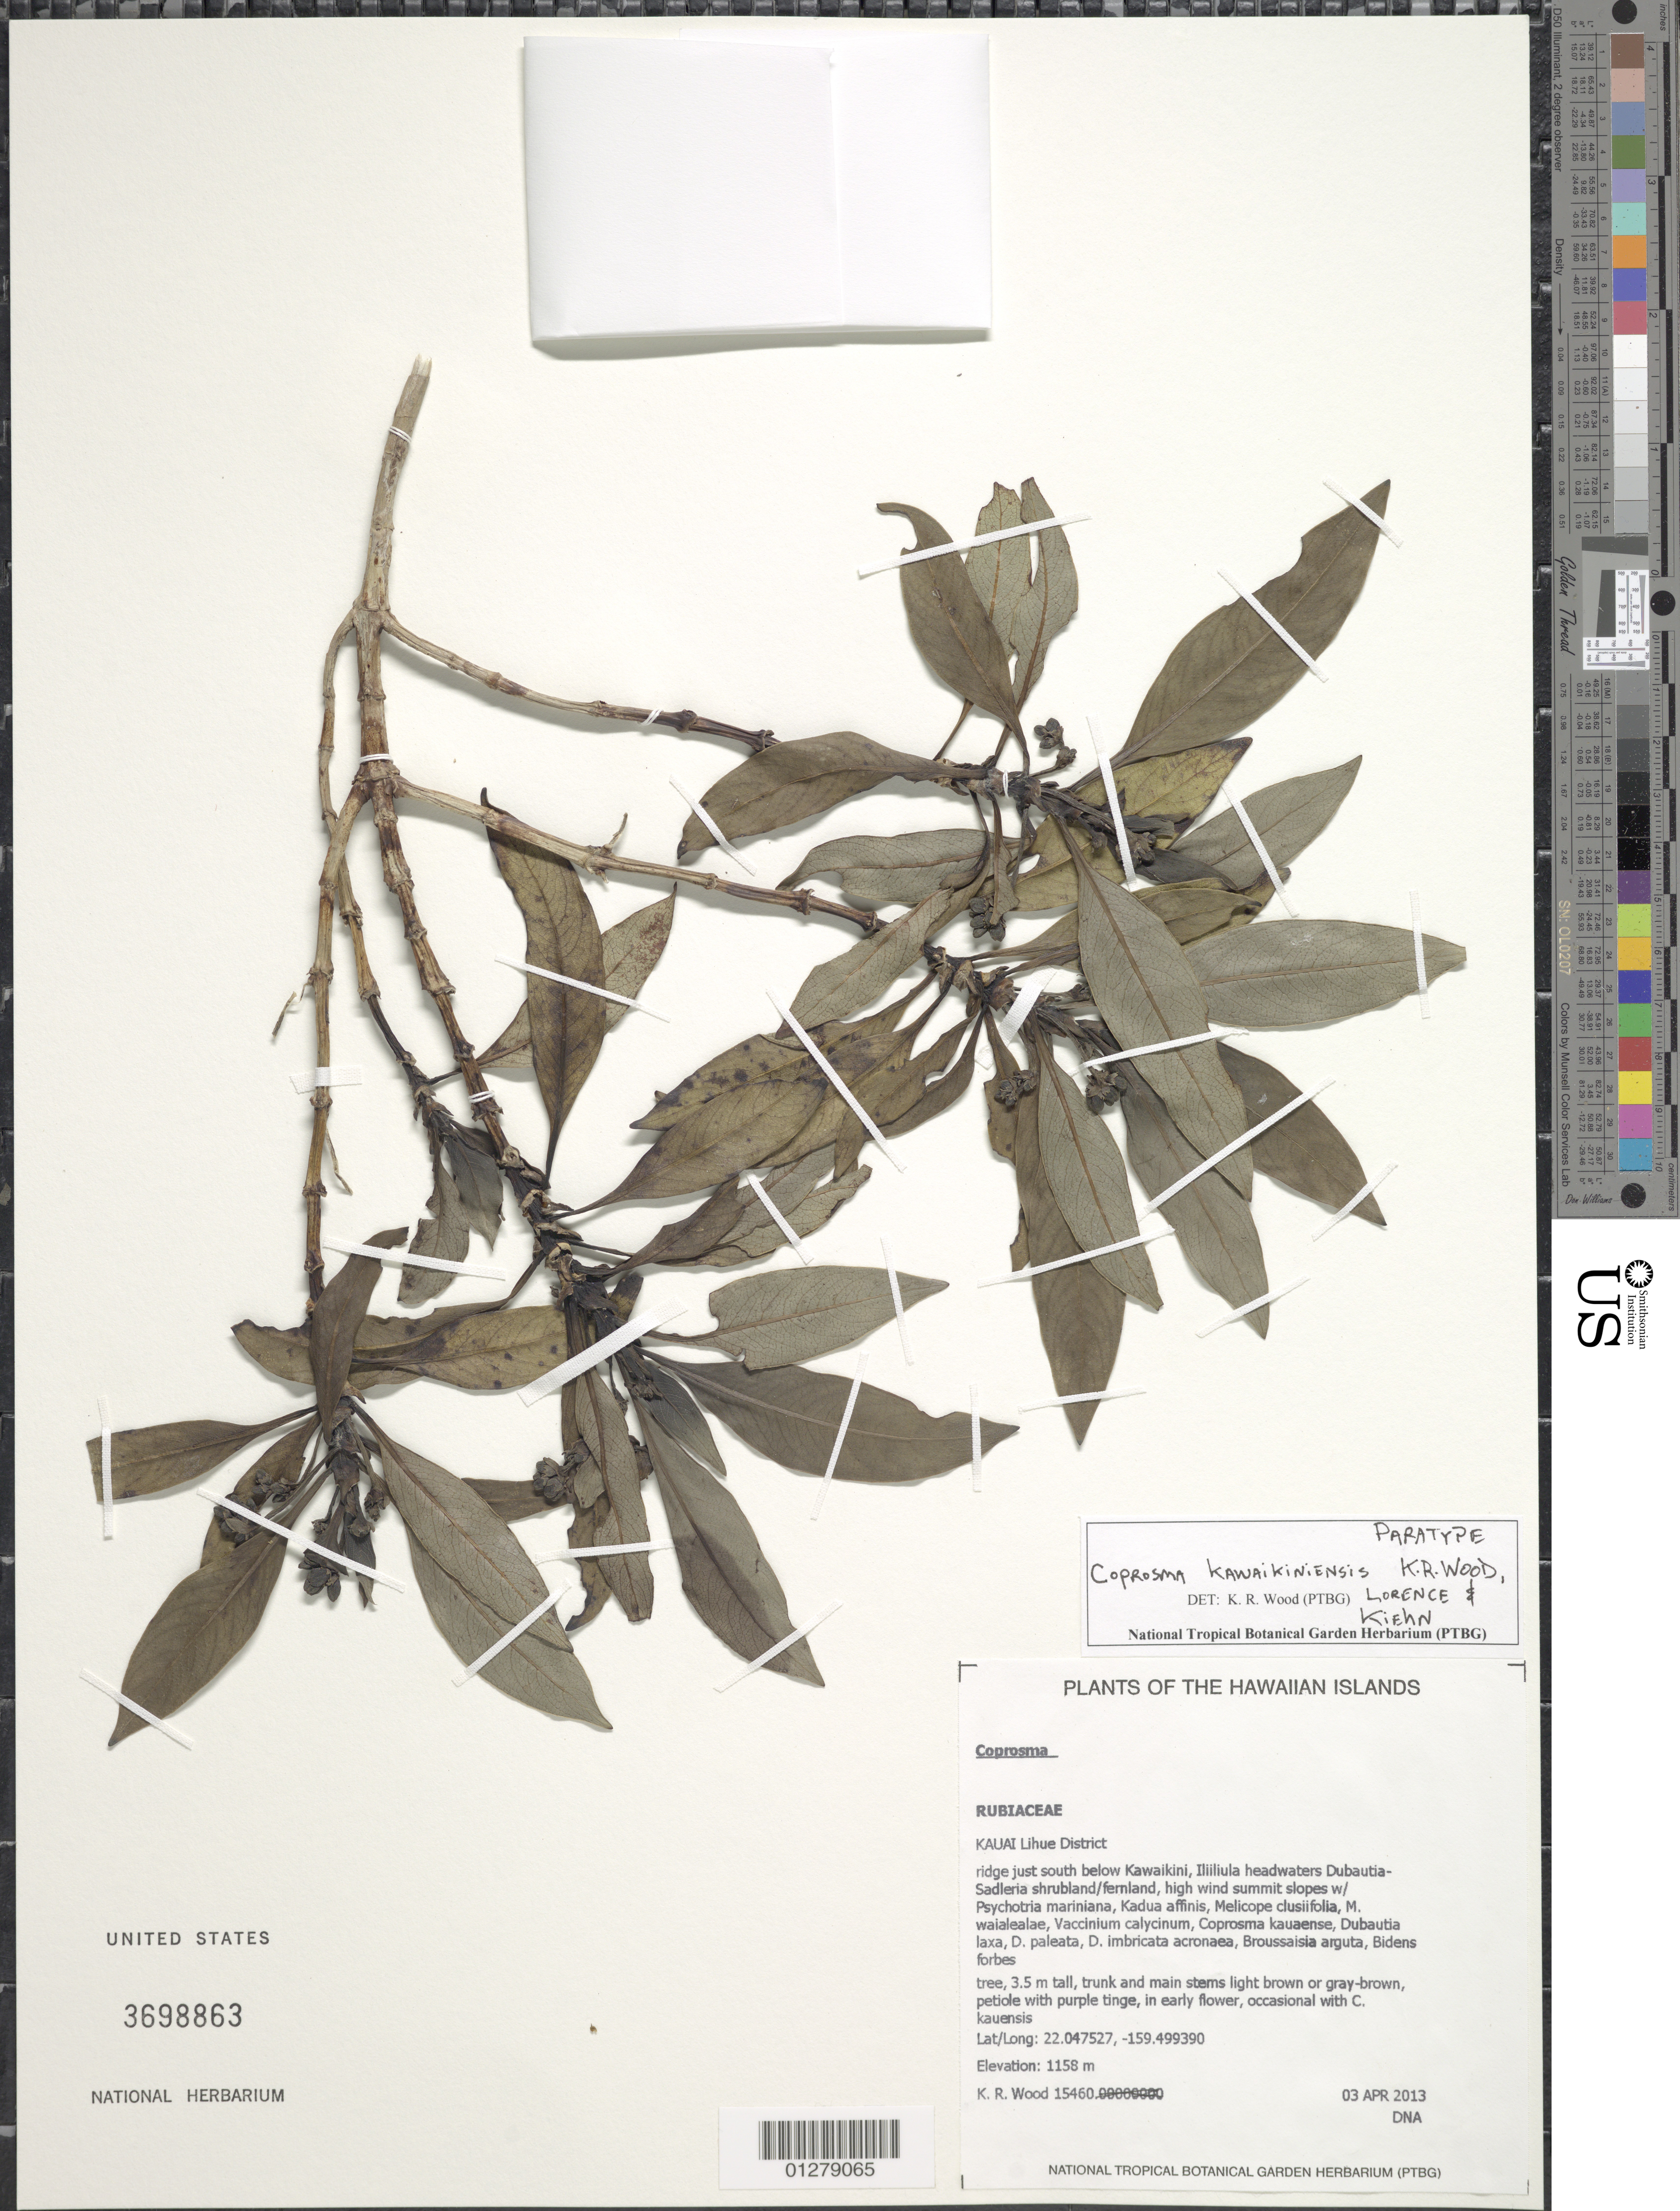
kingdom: Plantae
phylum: Tracheophyta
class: Magnoliopsida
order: Gentianales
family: Rubiaceae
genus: Coprosma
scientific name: Coprosma kawaikiniensis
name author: K.R. Wood et al.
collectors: K. R. Wood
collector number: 15460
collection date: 2013-04-03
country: United States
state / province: Hawaii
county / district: Kauai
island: Kaua'i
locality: Lihue District, ridge just south below Kawaikini, Iliilula headwaters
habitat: Shrubland/fernland, high wind summit slopes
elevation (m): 1158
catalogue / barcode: US 3698863